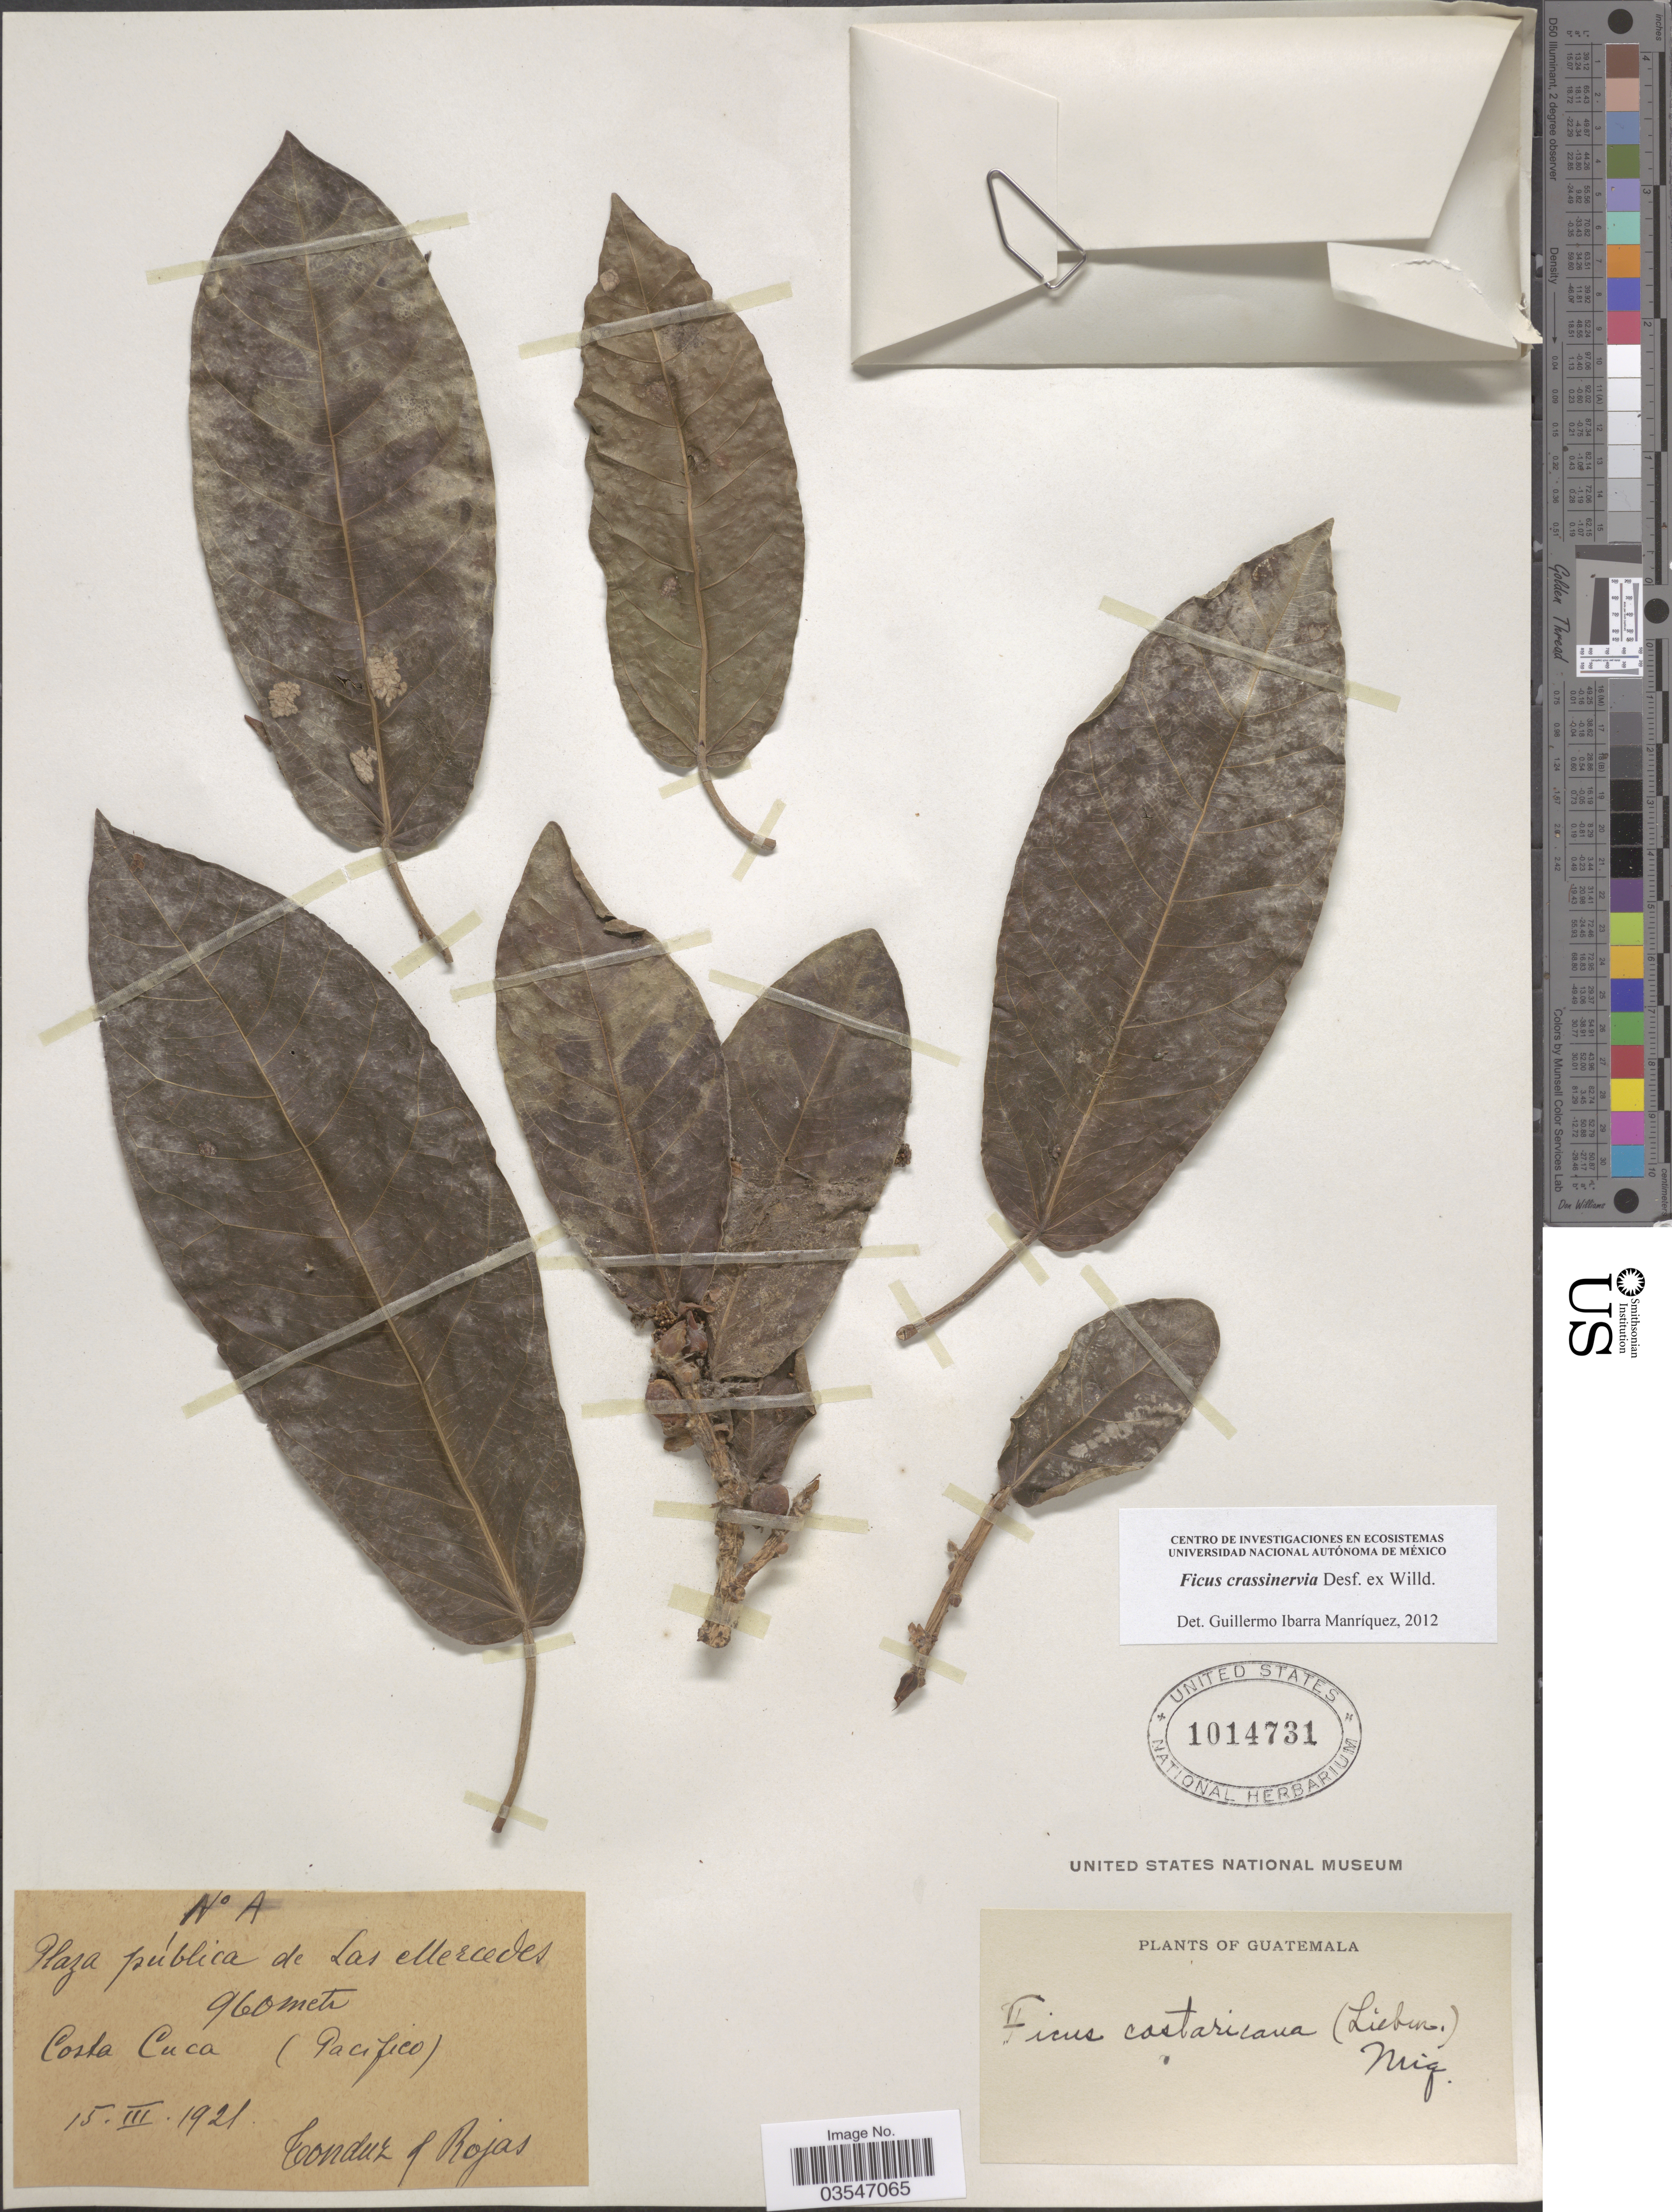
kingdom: Plantae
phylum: Tracheophyta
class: Magnoliopsida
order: Rosales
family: Moraceae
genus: Ficus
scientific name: Ficus crassinervia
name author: Desf. ex Willd.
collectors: Tonduz & Rojas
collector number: A?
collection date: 1921-03-15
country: Guatemala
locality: Plaza pública de Las Mercedes. Costa Cuca (Pacifico).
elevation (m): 960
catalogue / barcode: US 1014731